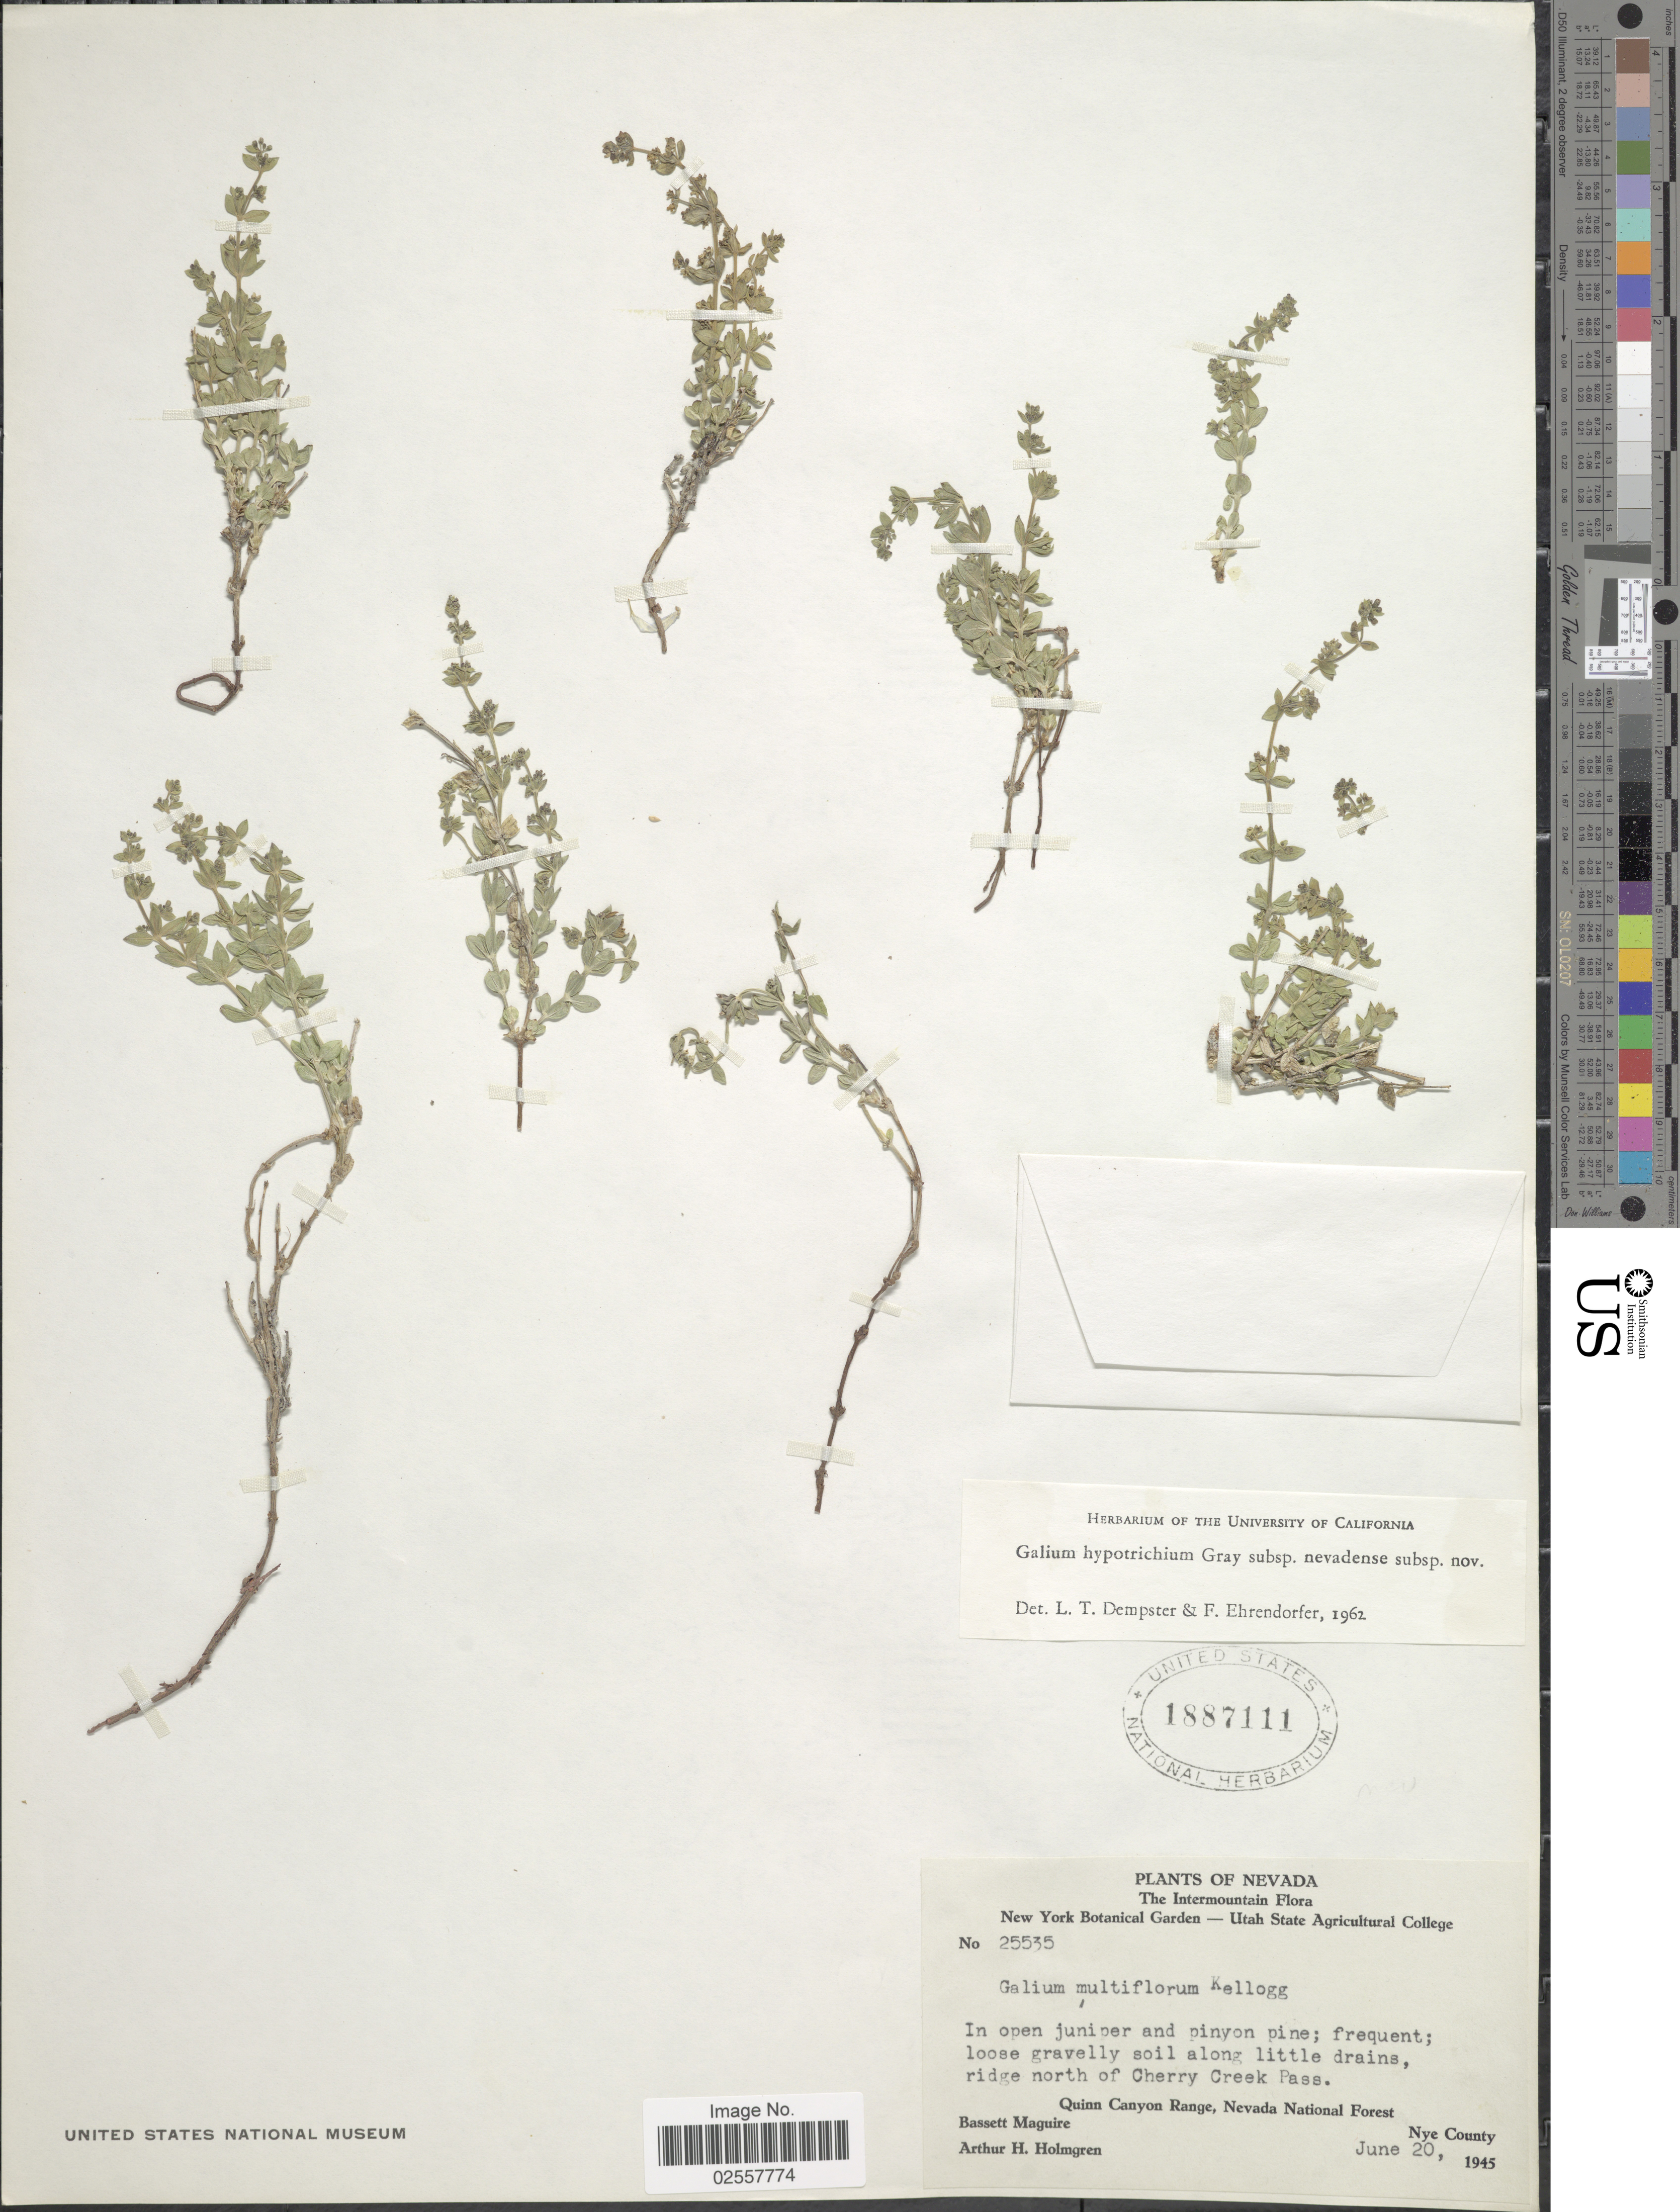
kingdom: Plantae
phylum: Tracheophyta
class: Magnoliopsida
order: Gentianales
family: Rubiaceae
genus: Galium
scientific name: Galium hypotrichium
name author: A. Gray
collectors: B. Maguire & A. H. Holmgren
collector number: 25535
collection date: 1945-06-20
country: United States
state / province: Nevada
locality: The Intermountain. Losse gravelly soil along little drains ridge north of Cherry Creek Pass. Quinn Canyon Range, Nevada National Forest. Nye County.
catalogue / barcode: US 1887111